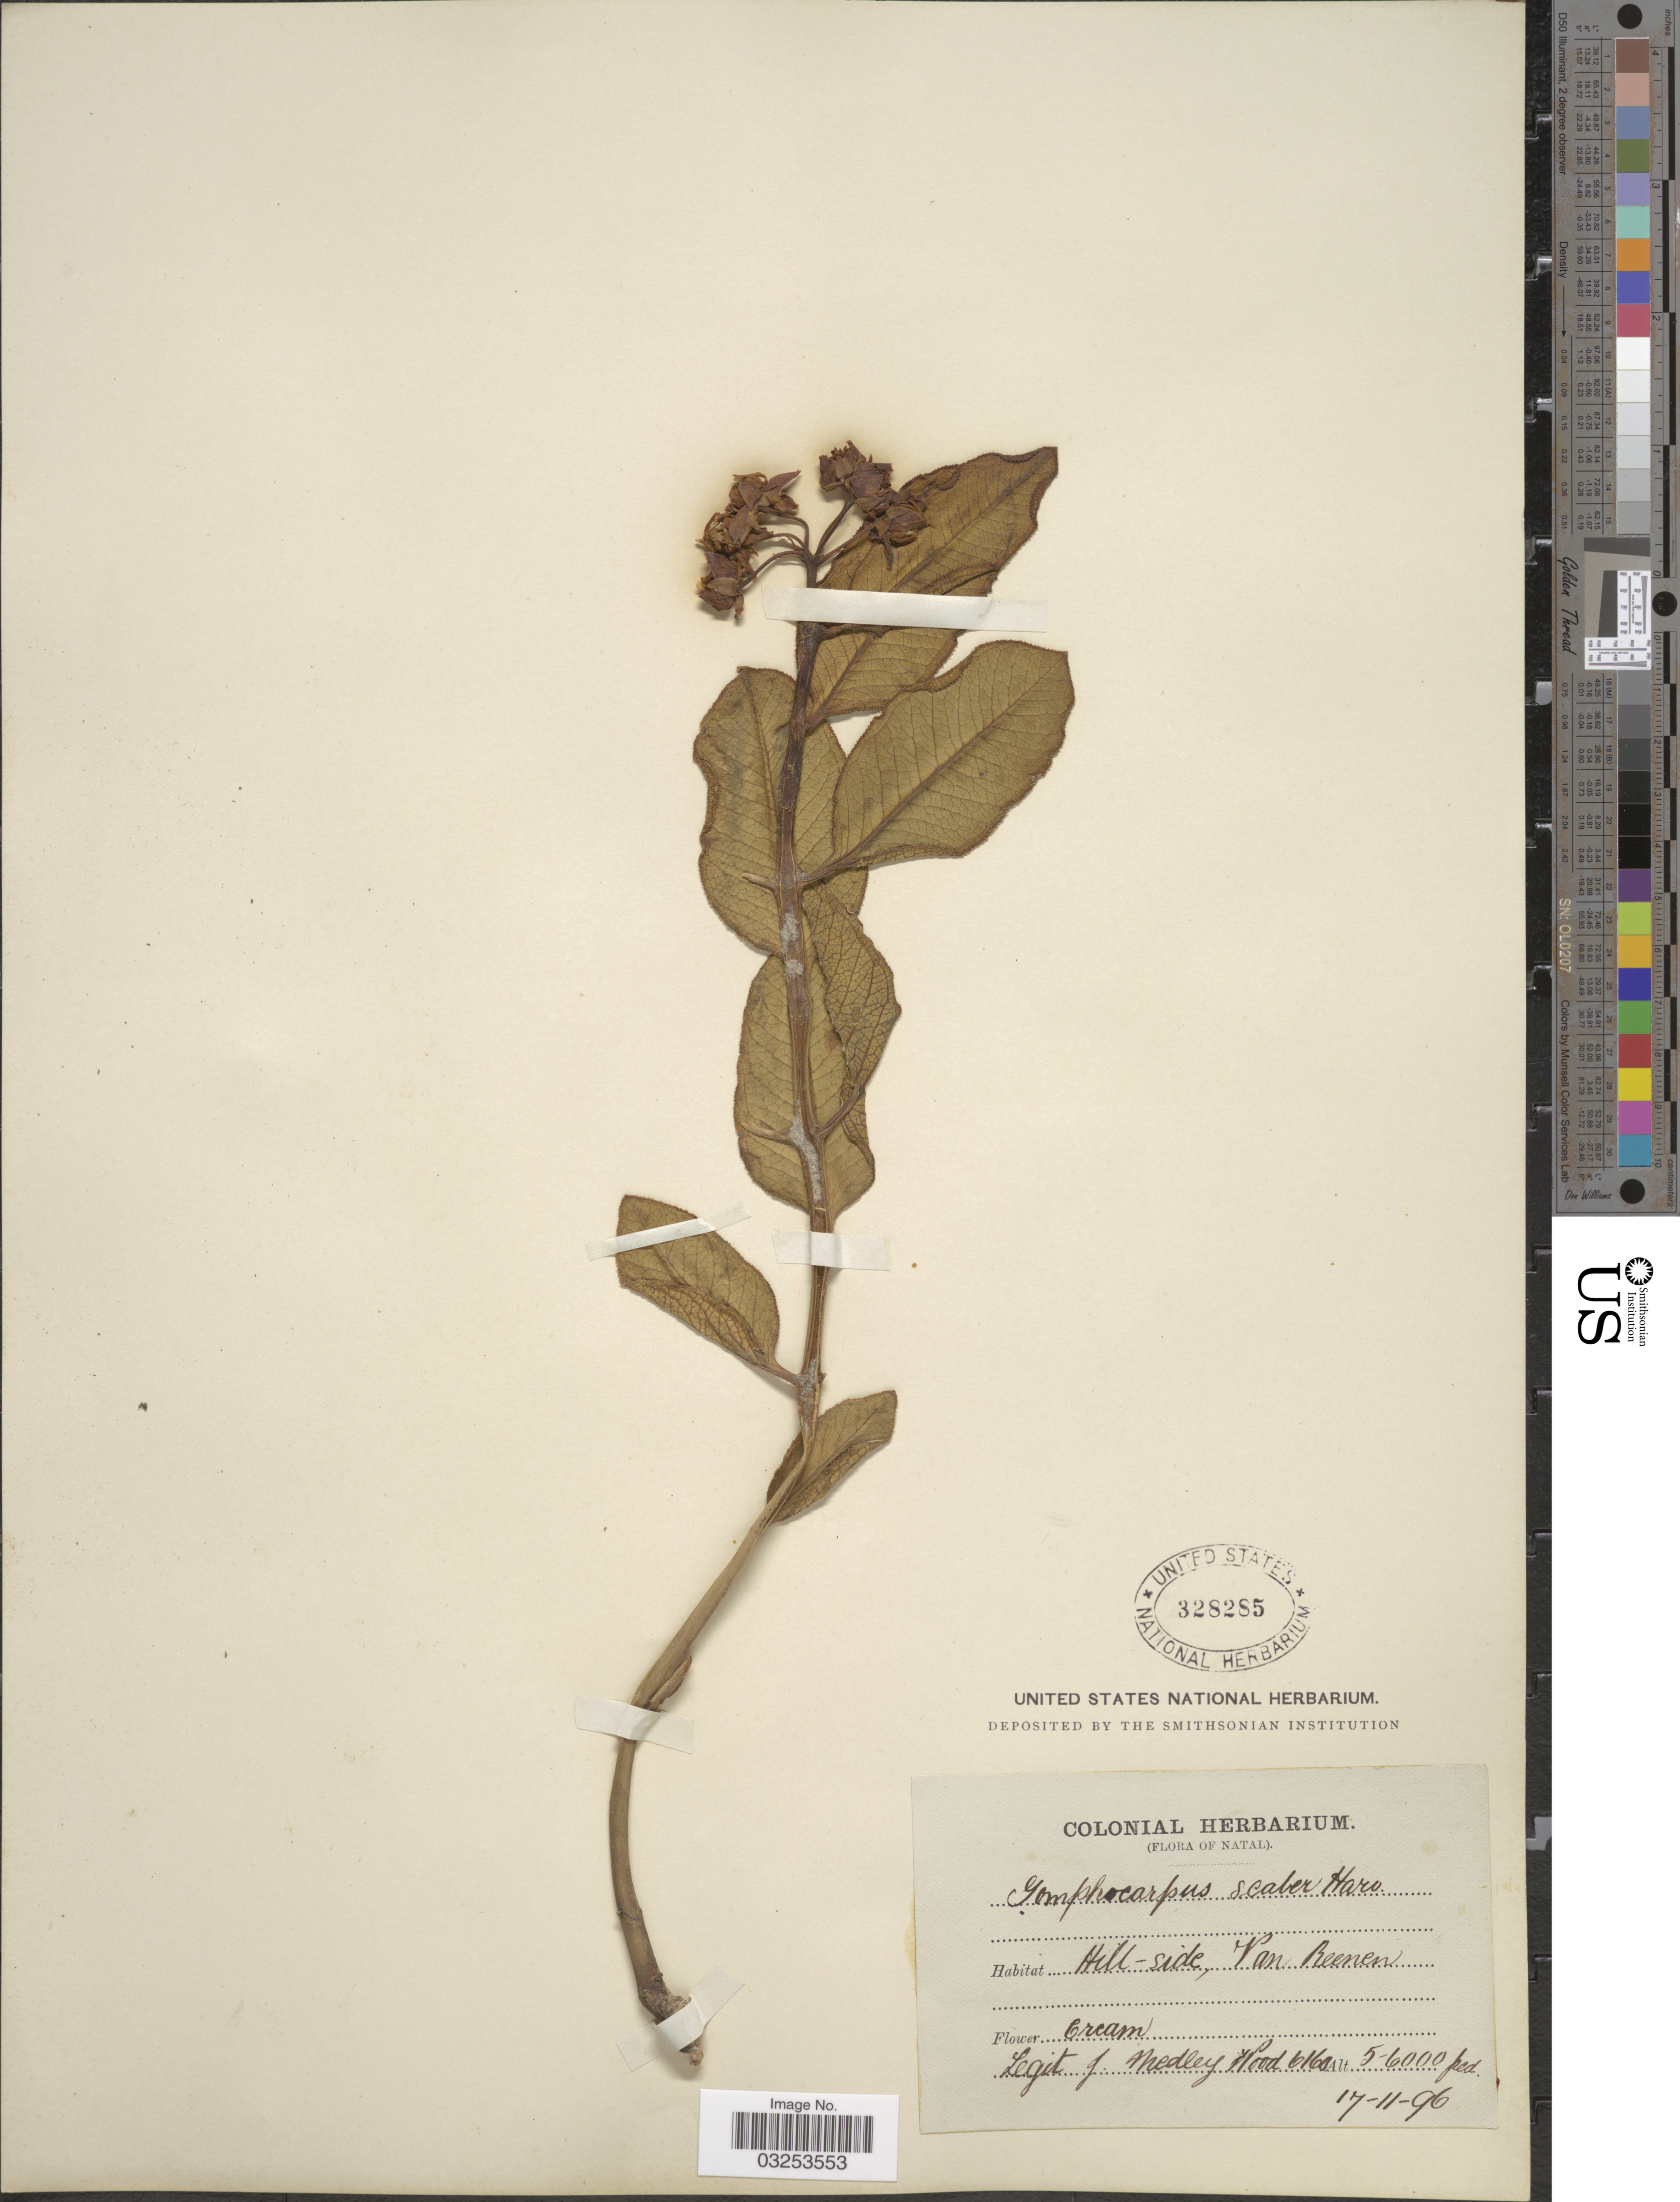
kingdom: Plantae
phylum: Tracheophyta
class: Magnoliopsida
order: Gentianales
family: Apocynaceae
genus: Pachycarpus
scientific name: Pachycarpus scaber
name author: (Harv.) N.E. Br.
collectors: J. Medley Wood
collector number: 6160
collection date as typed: Transcribed d/m/y: 17/11/96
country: South Africa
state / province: KwaZulu-Natal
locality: Natal. Hill-side, Van Reenen.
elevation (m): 1524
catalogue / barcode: US 328285